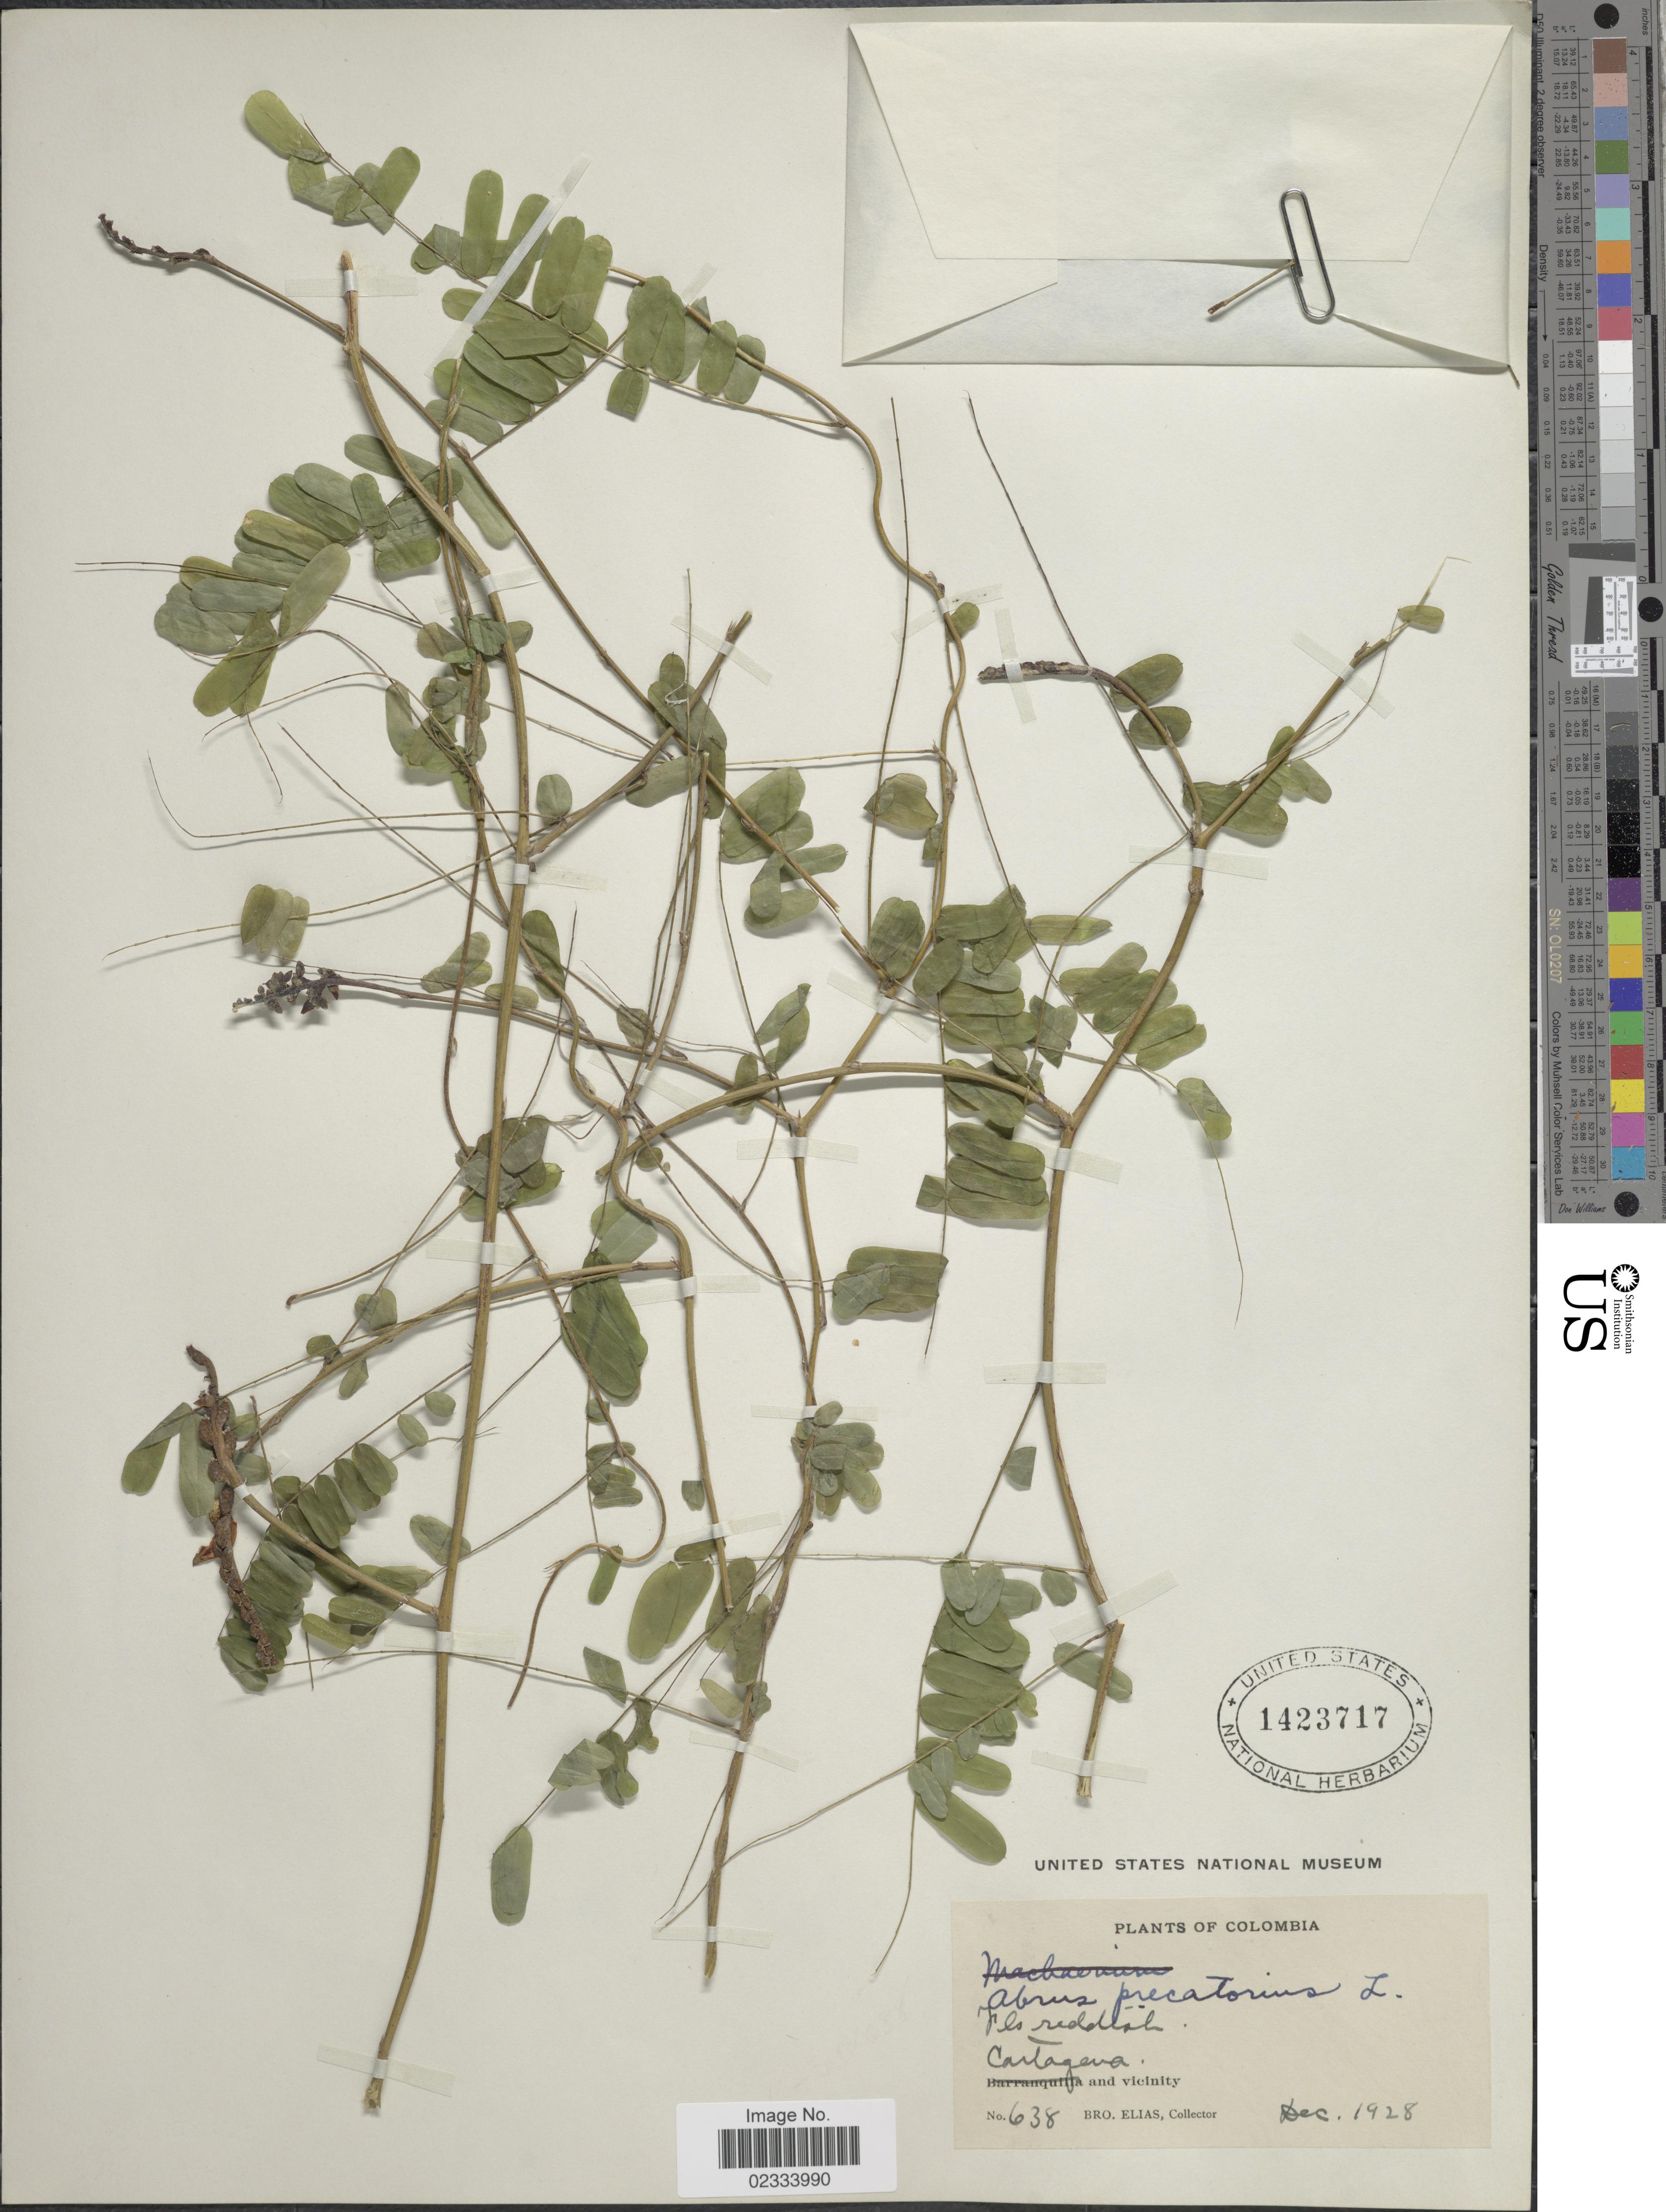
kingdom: Plantae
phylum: Tracheophyta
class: Magnoliopsida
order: Fabales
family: Fabaceae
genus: Abrus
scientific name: Abrus precatorius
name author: L.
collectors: Bro. Elias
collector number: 638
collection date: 1928-12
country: Colombia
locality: Cartagena and vicinity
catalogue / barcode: US 1423717